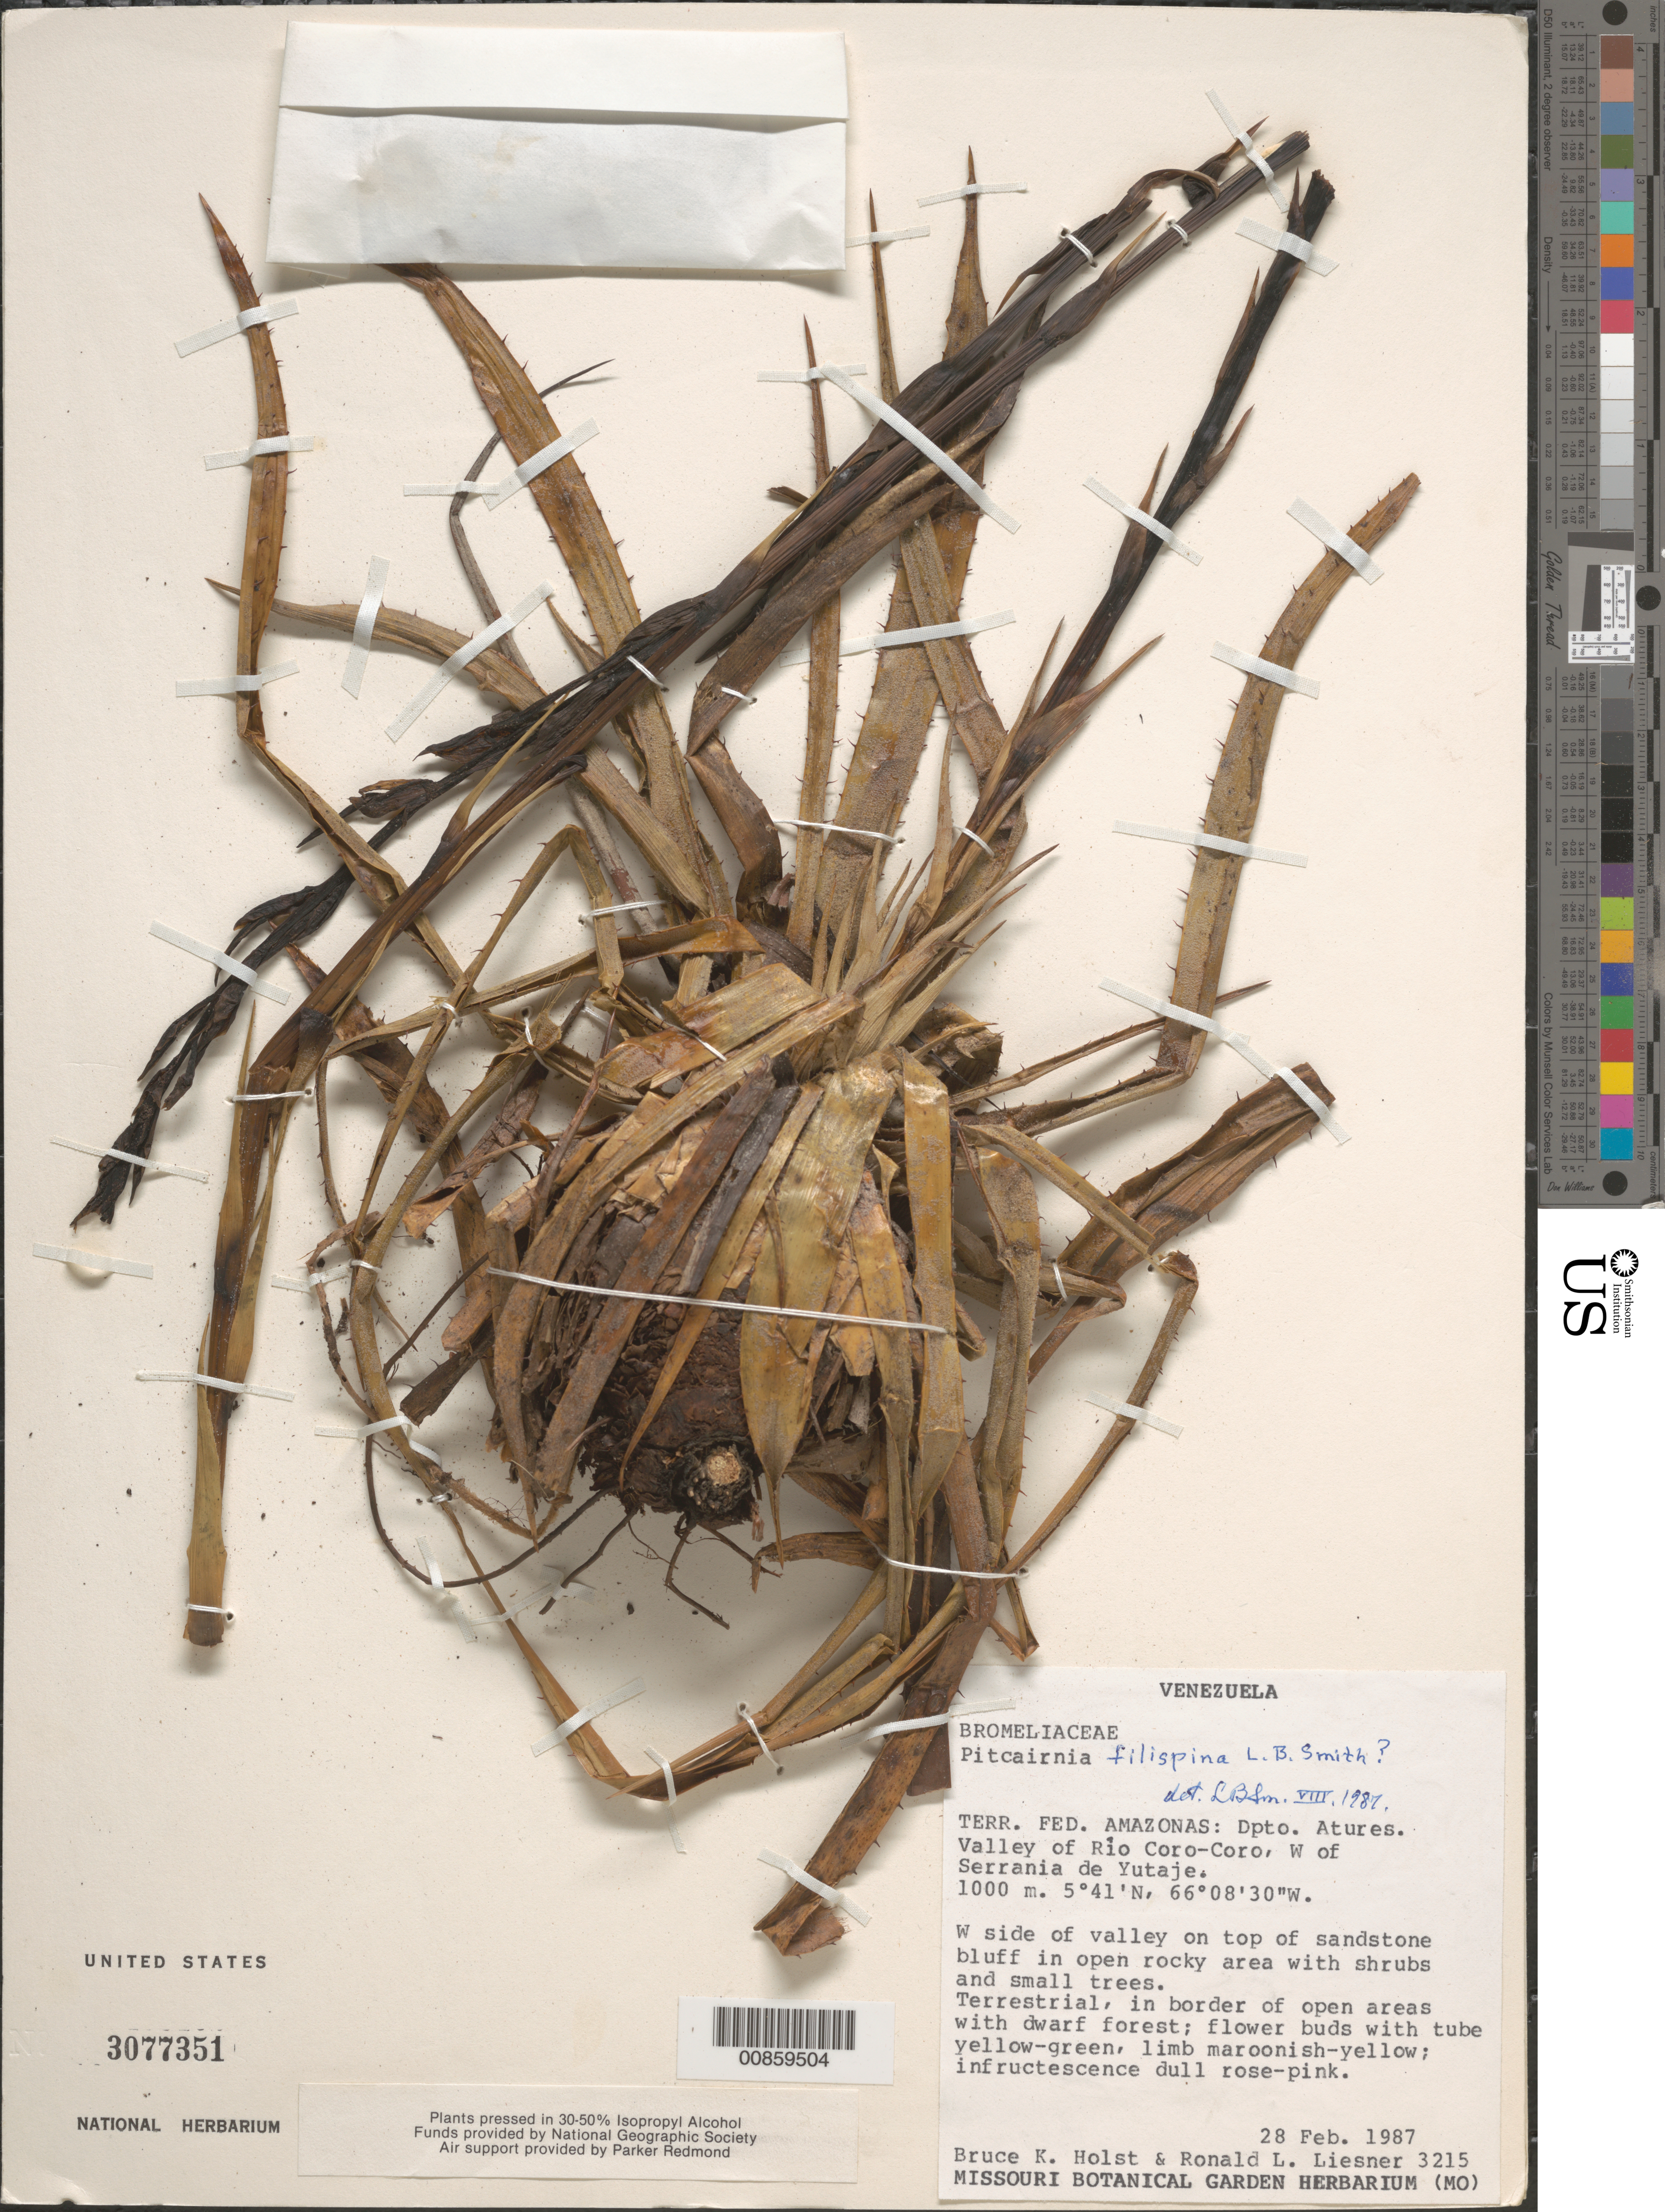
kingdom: Plantae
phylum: Tracheophyta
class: Liliopsida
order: Poales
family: Bromeliaceae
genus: Pitcairnia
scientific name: Pitcairnia filispina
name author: L.B. Sm.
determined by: Smith, Lyman B., (US), NMNH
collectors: B. Holst & R. L. Liesner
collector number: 3215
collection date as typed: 28-Feb-87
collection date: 1987-02-28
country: Venezuela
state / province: Amazonas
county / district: Atures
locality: Río Coro-Coro valley, W of Serrania de Yutajé, west side of valley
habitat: Valley on top of sandstone bluff in open rocky area with shrubs and small trees; in border of open areas with dwarf forest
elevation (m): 1000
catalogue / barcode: US 3077351